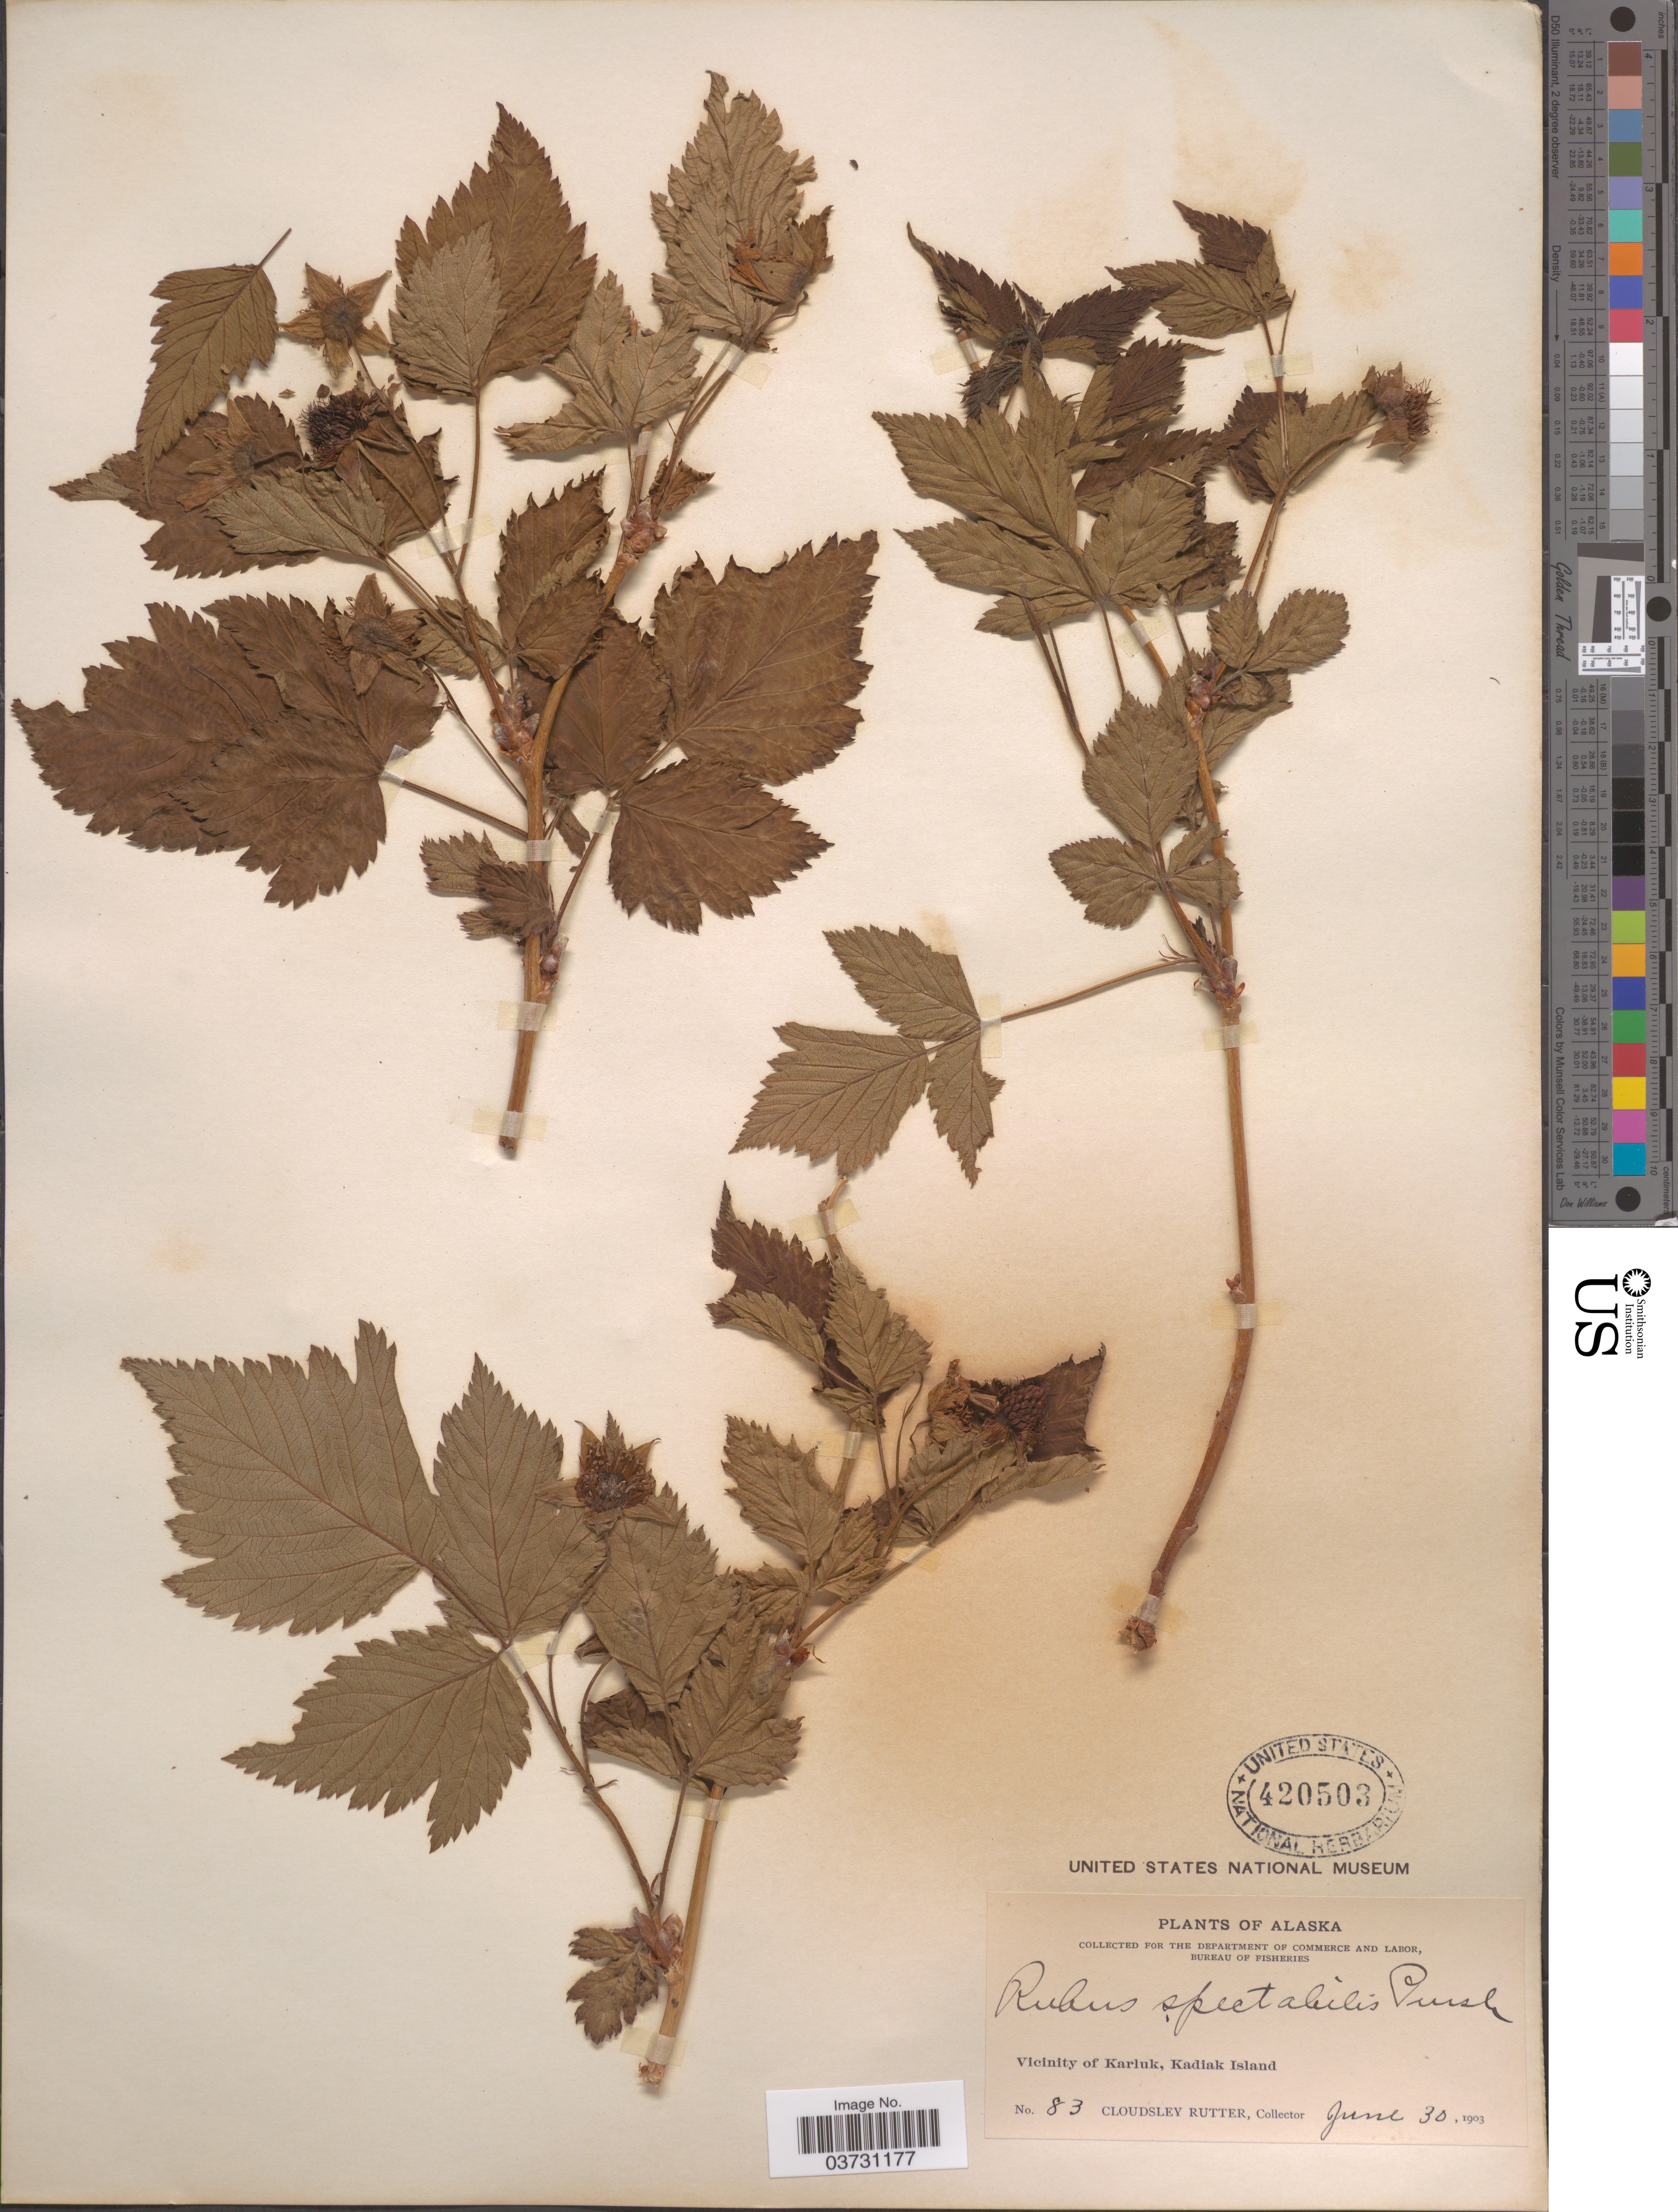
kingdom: Plantae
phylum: Tracheophyta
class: Magnoliopsida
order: Rosales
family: Rosaceae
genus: Rubus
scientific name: Rubus spectabilis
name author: Pursh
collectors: C. Rutter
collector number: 83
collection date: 1903-06-30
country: United States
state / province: Alaska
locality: Vicinity of Karluk, Kadiak Island.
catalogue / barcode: US 420503